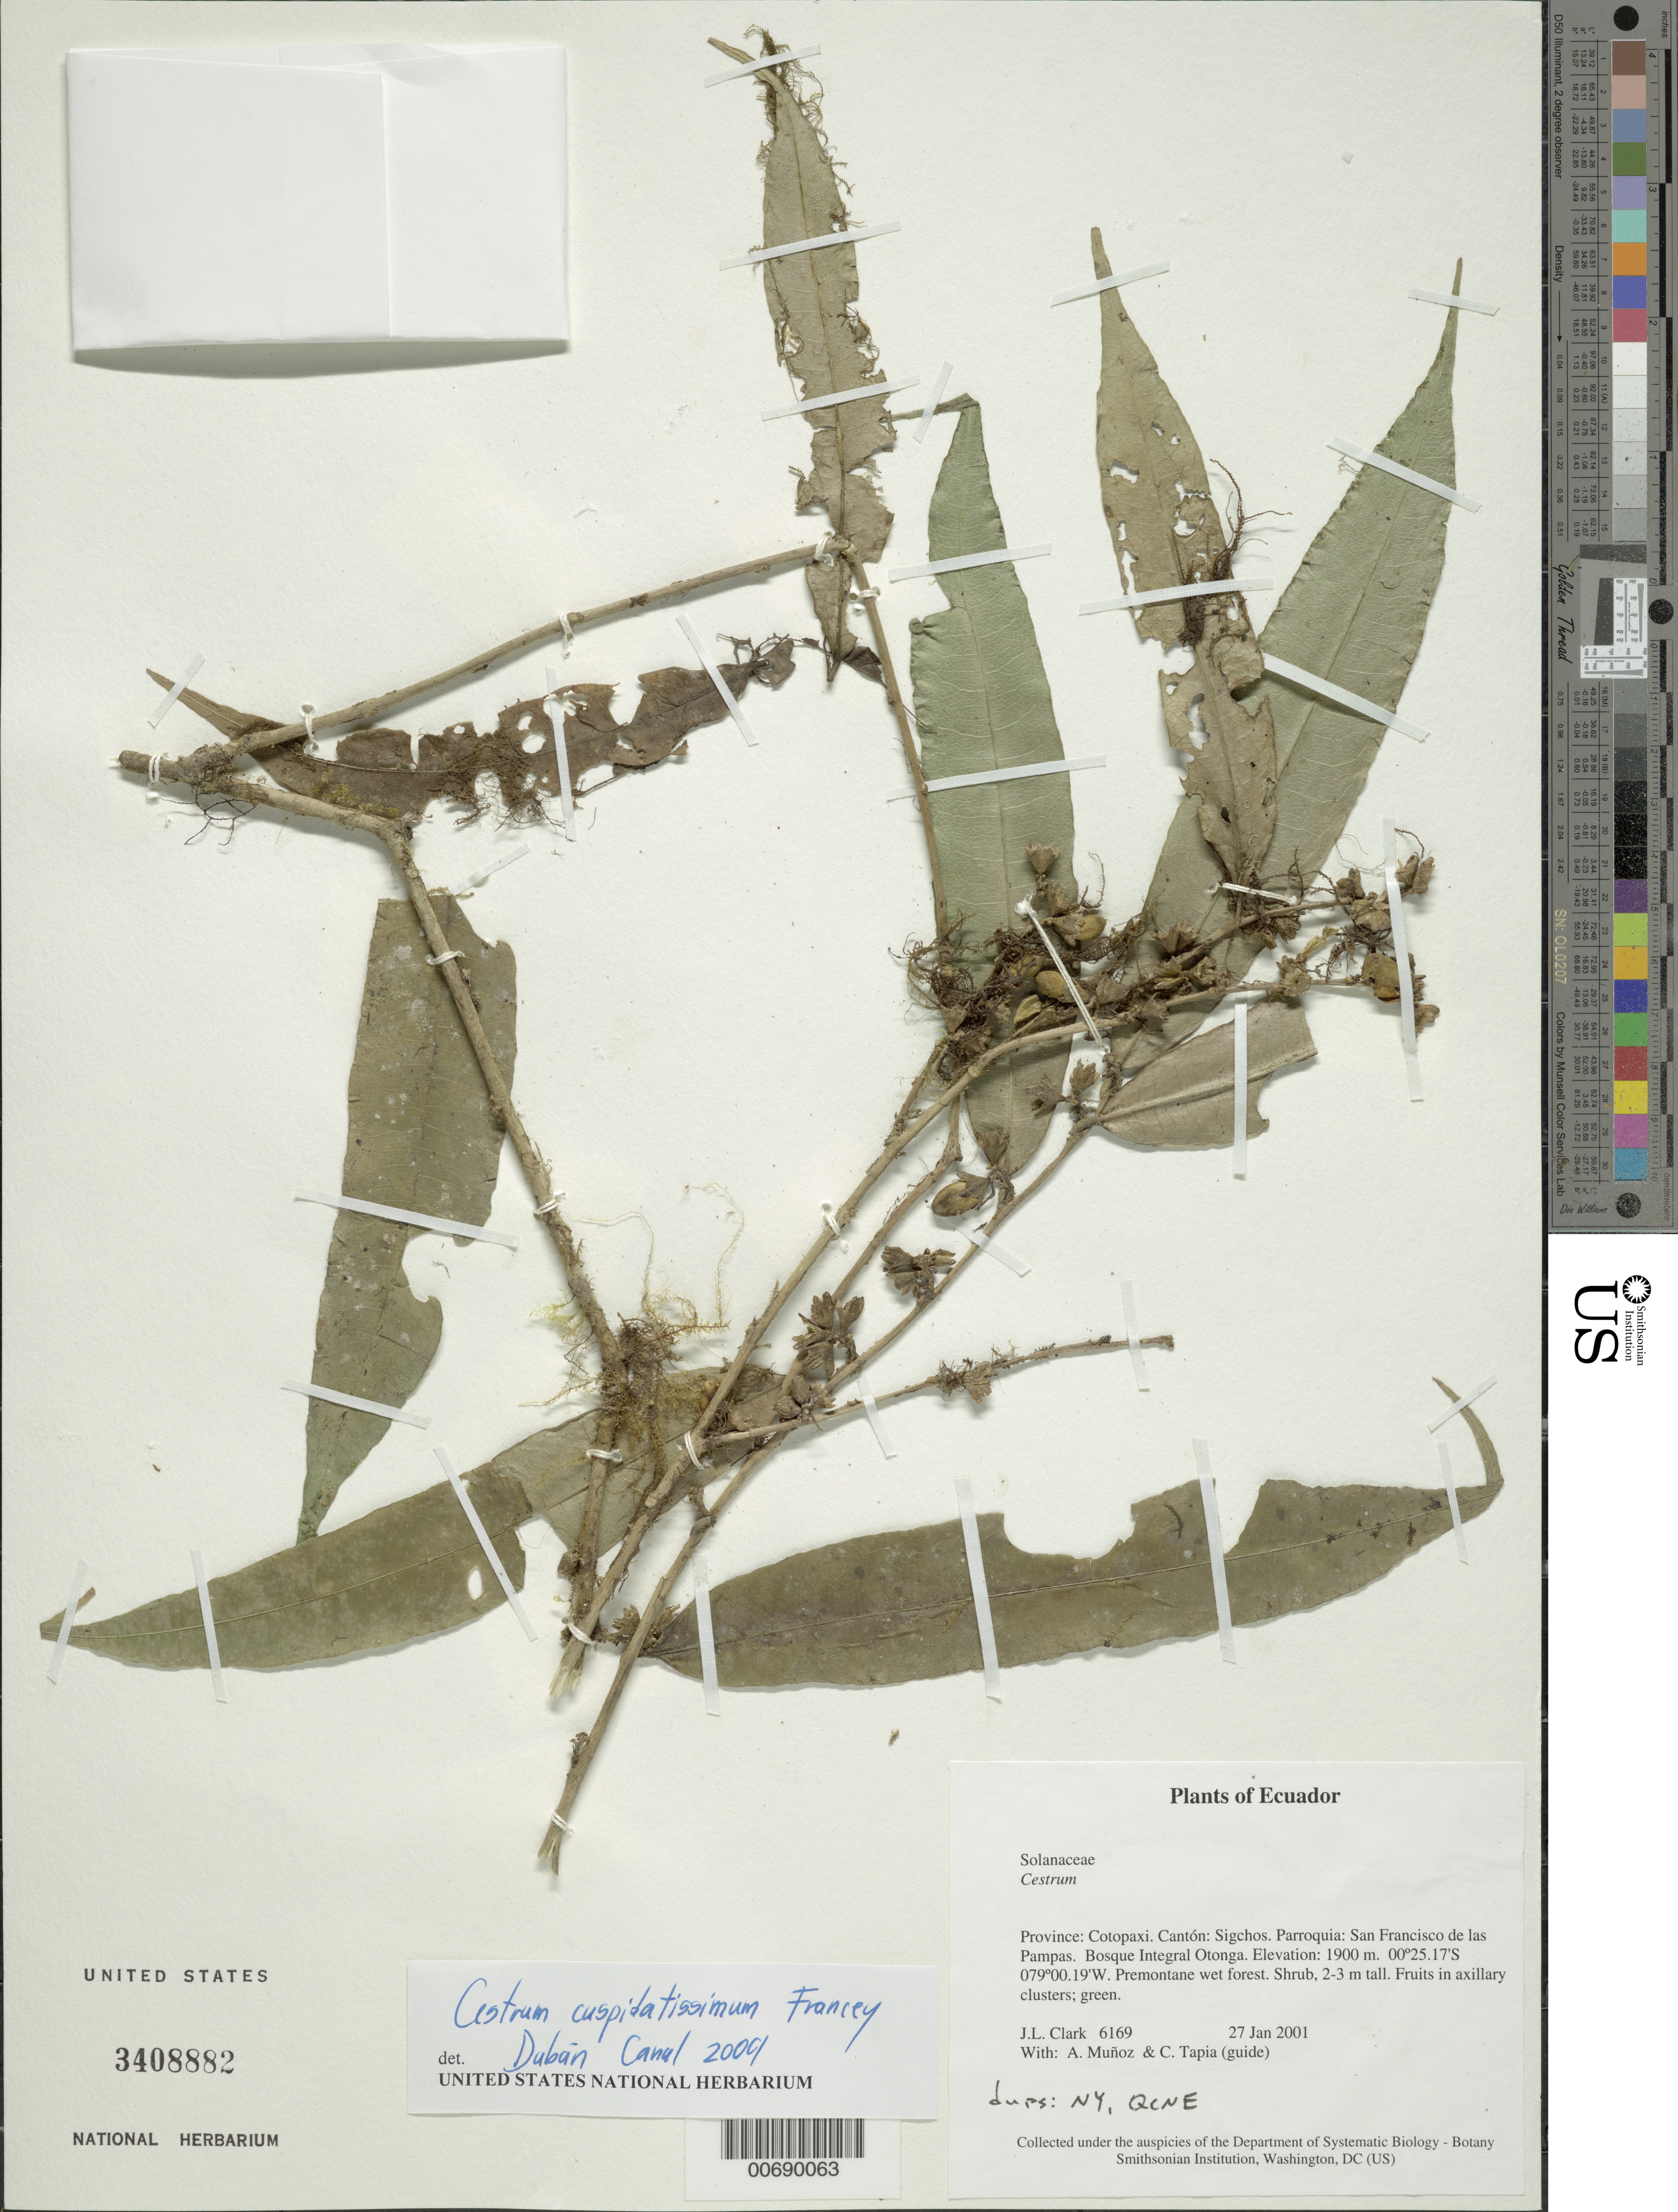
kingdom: Plantae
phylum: Tracheophyta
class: Magnoliopsida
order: Solanales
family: Solanaceae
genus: Cestrum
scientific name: Cestrum cuspidatissimum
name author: Francey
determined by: Canal, Duban, (COL)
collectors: J. L. Clark, A. Muñoz & C. Tapia (guide)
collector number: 6169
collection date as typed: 27 Jan 2001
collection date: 2001-01-27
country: Ecuador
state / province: Cotopaxi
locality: Sigchos. Parroquia: San Francisco de las Pampas. Bosque Integral Otonga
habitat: Premontane wet forest.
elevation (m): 1900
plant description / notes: NY, QCNE, US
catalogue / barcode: US 3408882